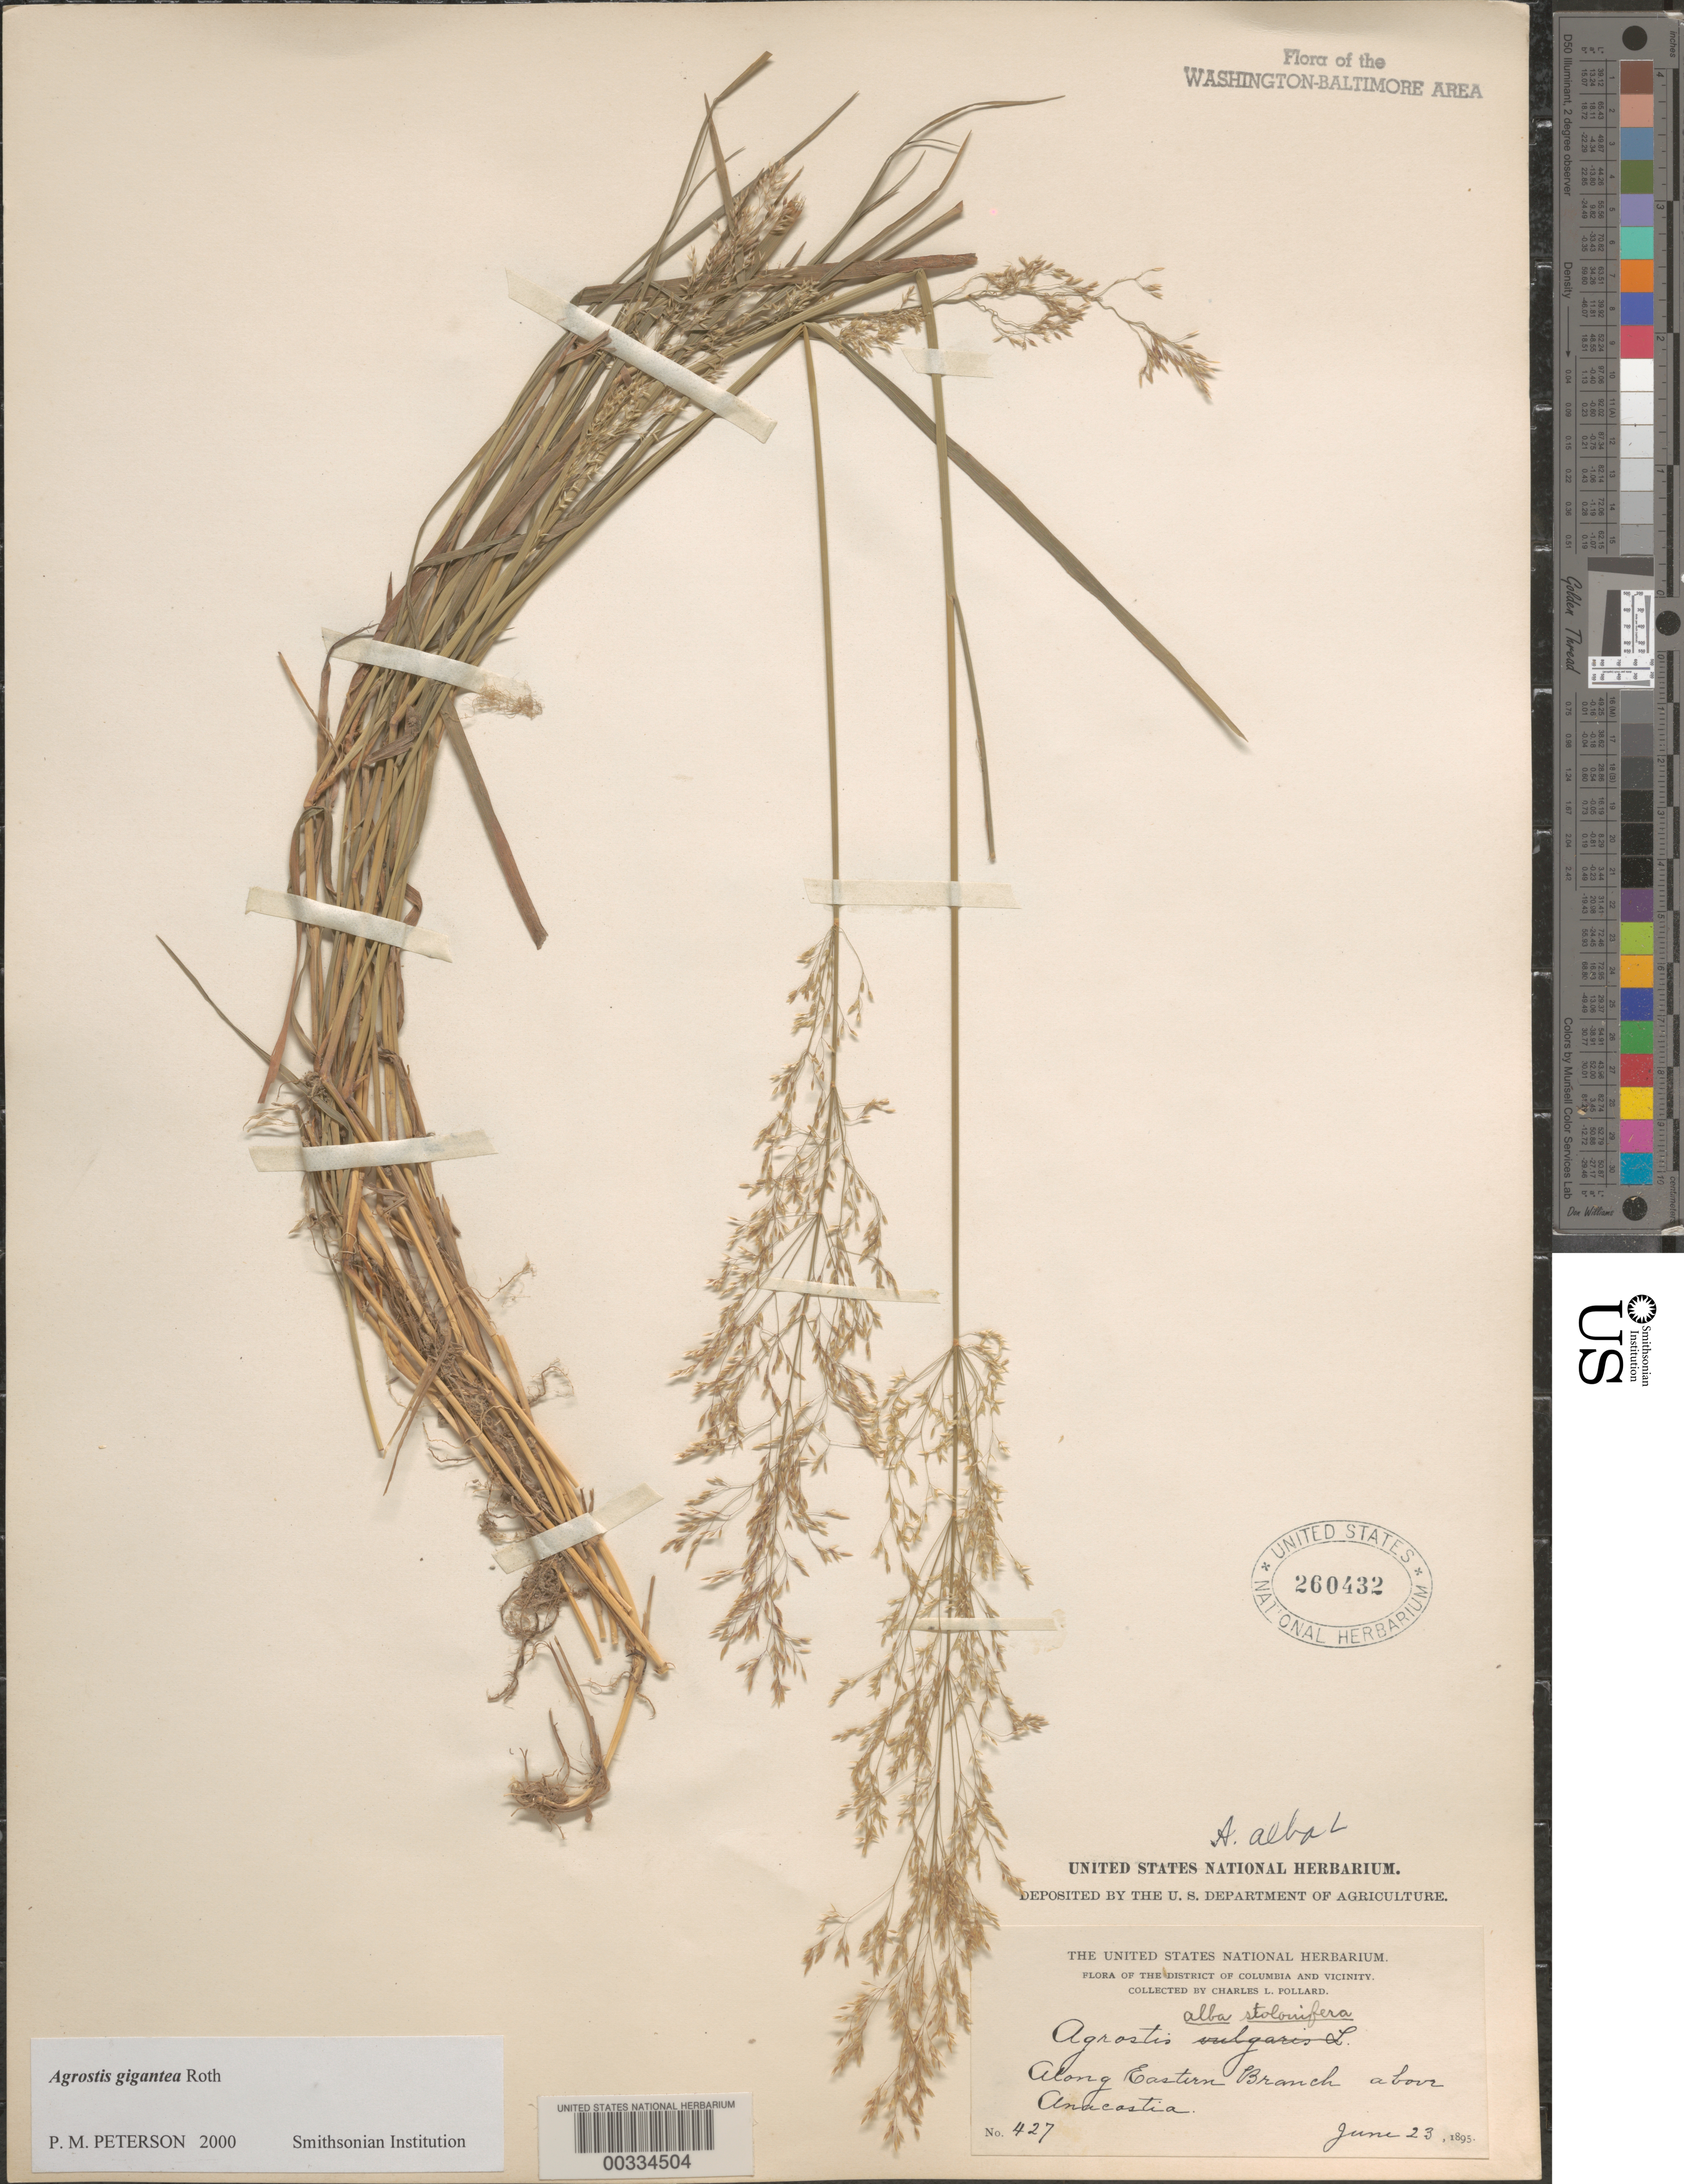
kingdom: Plantae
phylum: Tracheophyta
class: Liliopsida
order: Poales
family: Poaceae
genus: Agrostis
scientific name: Agrostis gigantea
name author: Roth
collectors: C. L. Pollard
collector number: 427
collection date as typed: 23 Jun 1895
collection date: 1895-06-23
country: United States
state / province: District of Columbia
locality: Eastern Branch above Anacostia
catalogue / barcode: US 260432